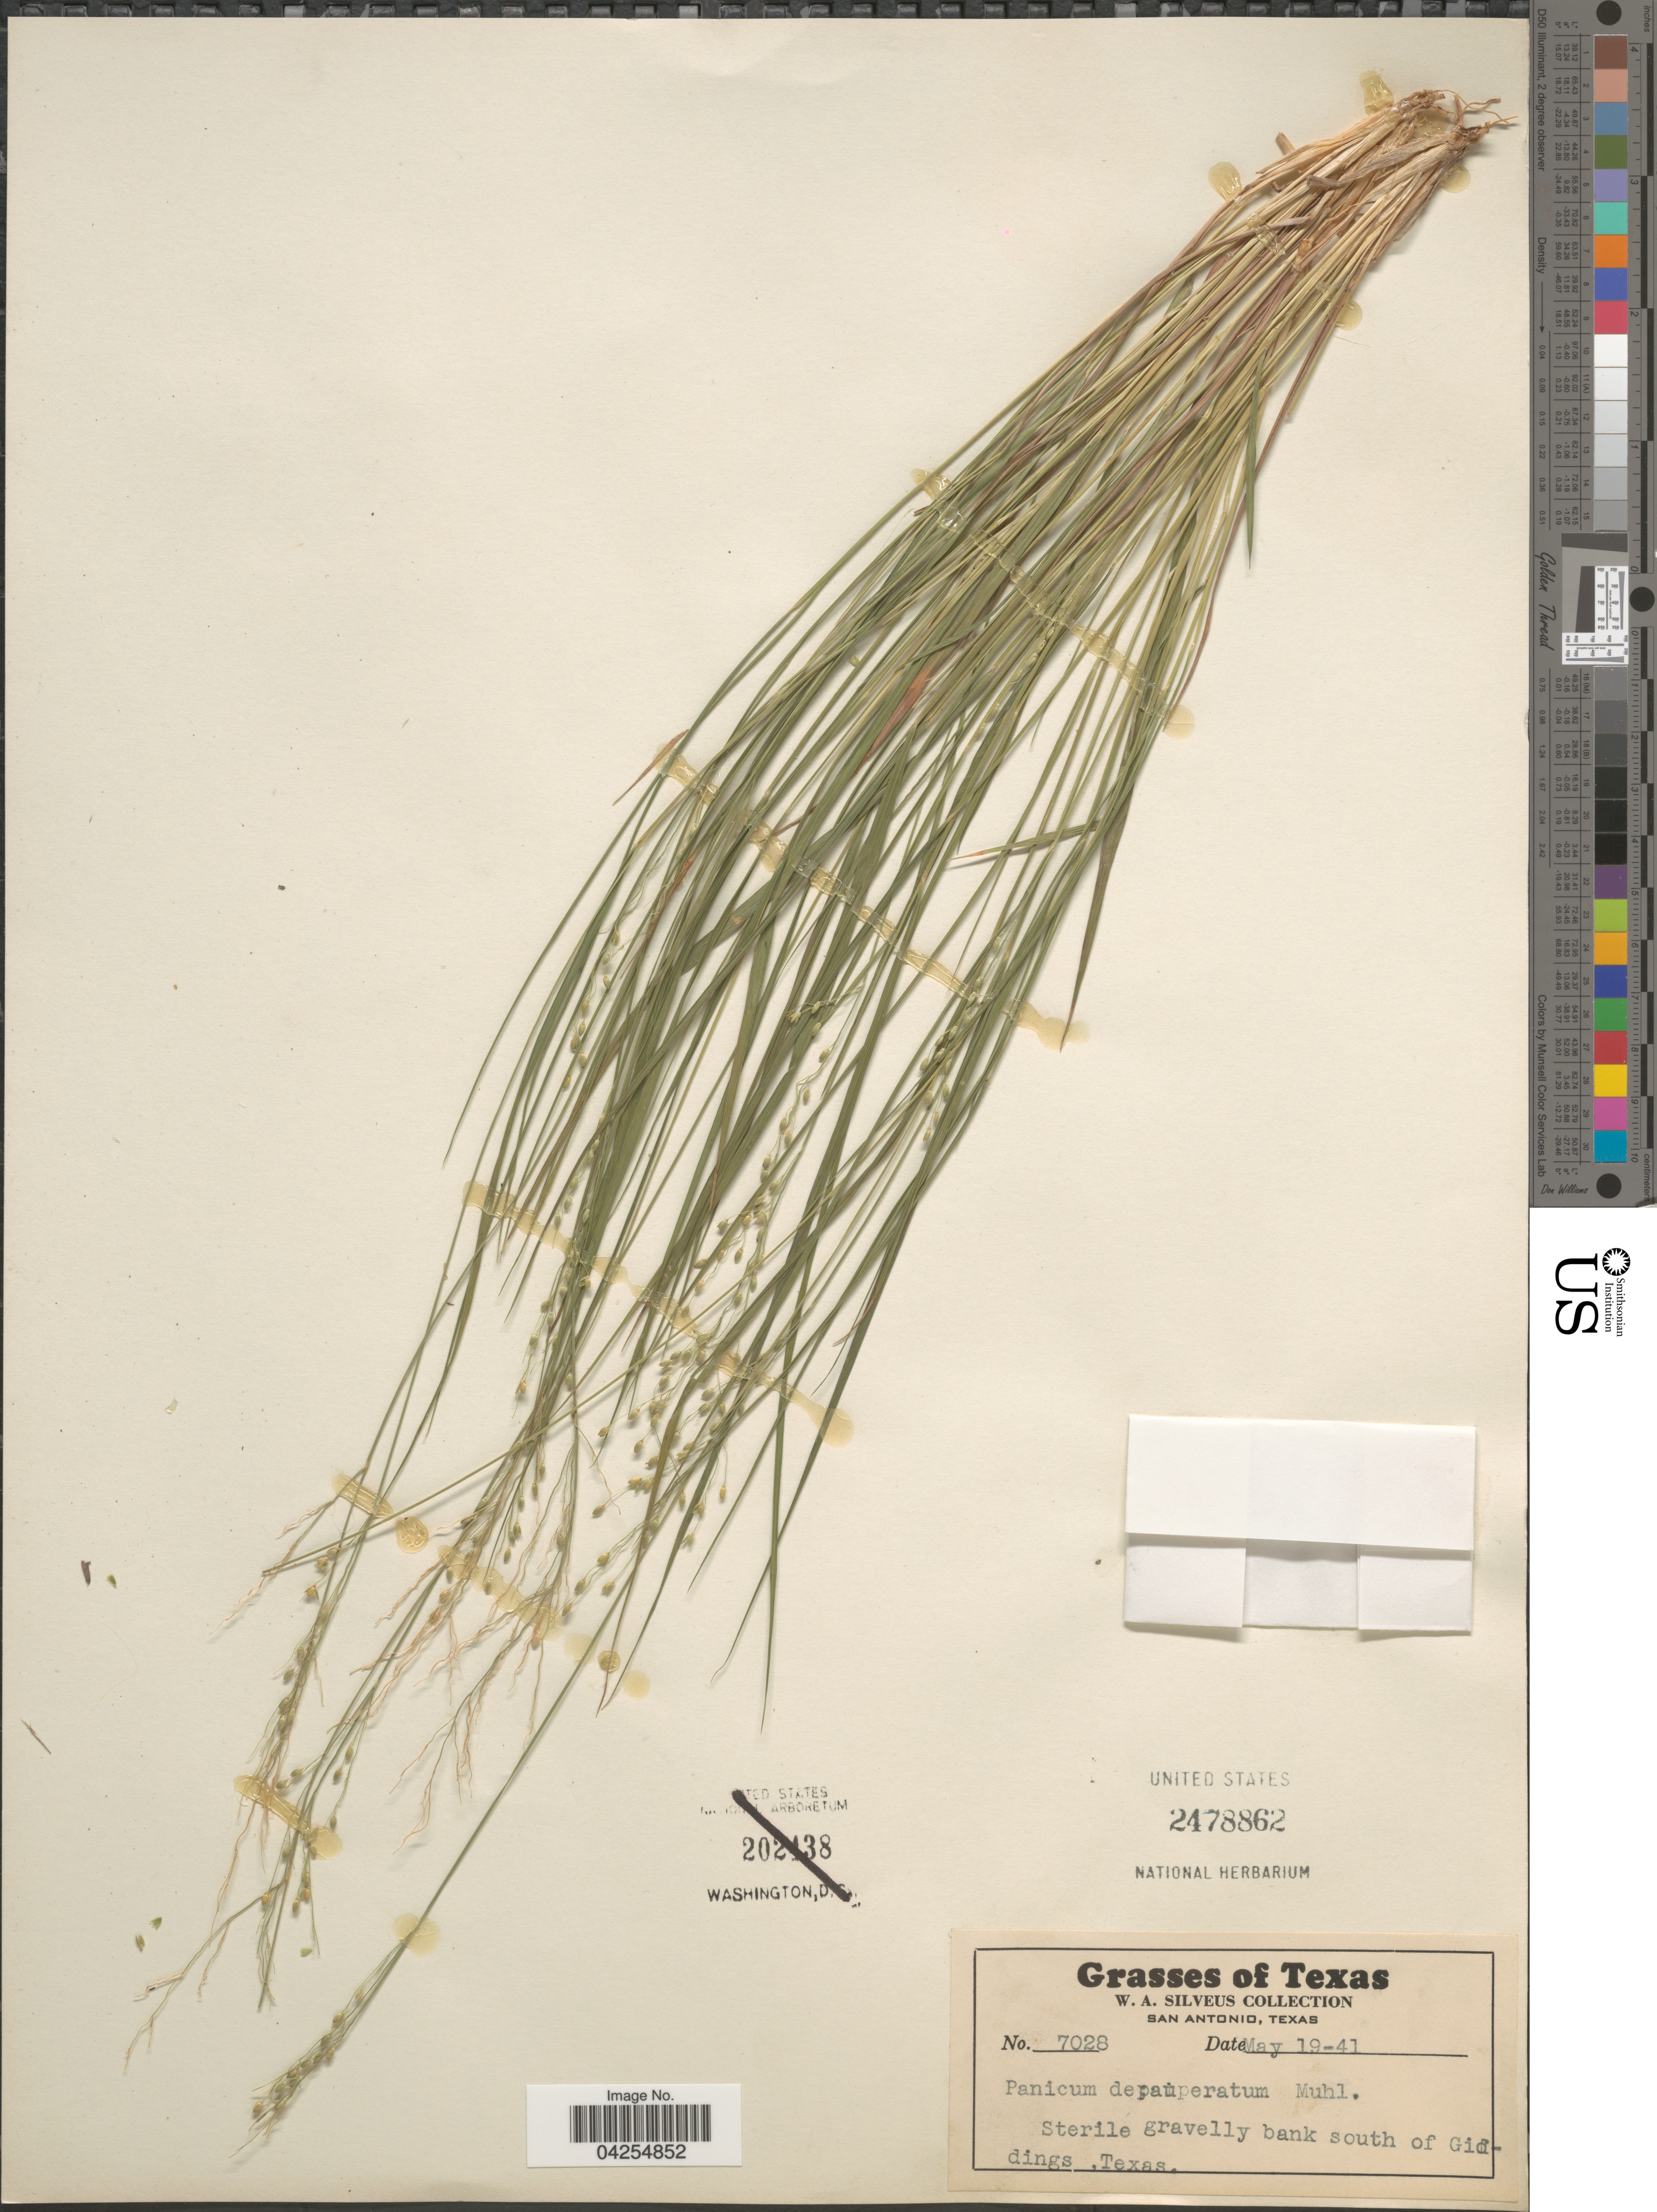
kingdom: Plantae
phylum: Tracheophyta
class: Liliopsida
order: Poales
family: Poaceae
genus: Dichanthelium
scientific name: Dichanthelium depauperatum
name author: (Muhl.) Gould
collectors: W. Silveus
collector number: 7028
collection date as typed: Transcribed d/m/y: 19/5/41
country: United States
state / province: Texas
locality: Sterile gravelly bank south of Giddings.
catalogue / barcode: US 2478862